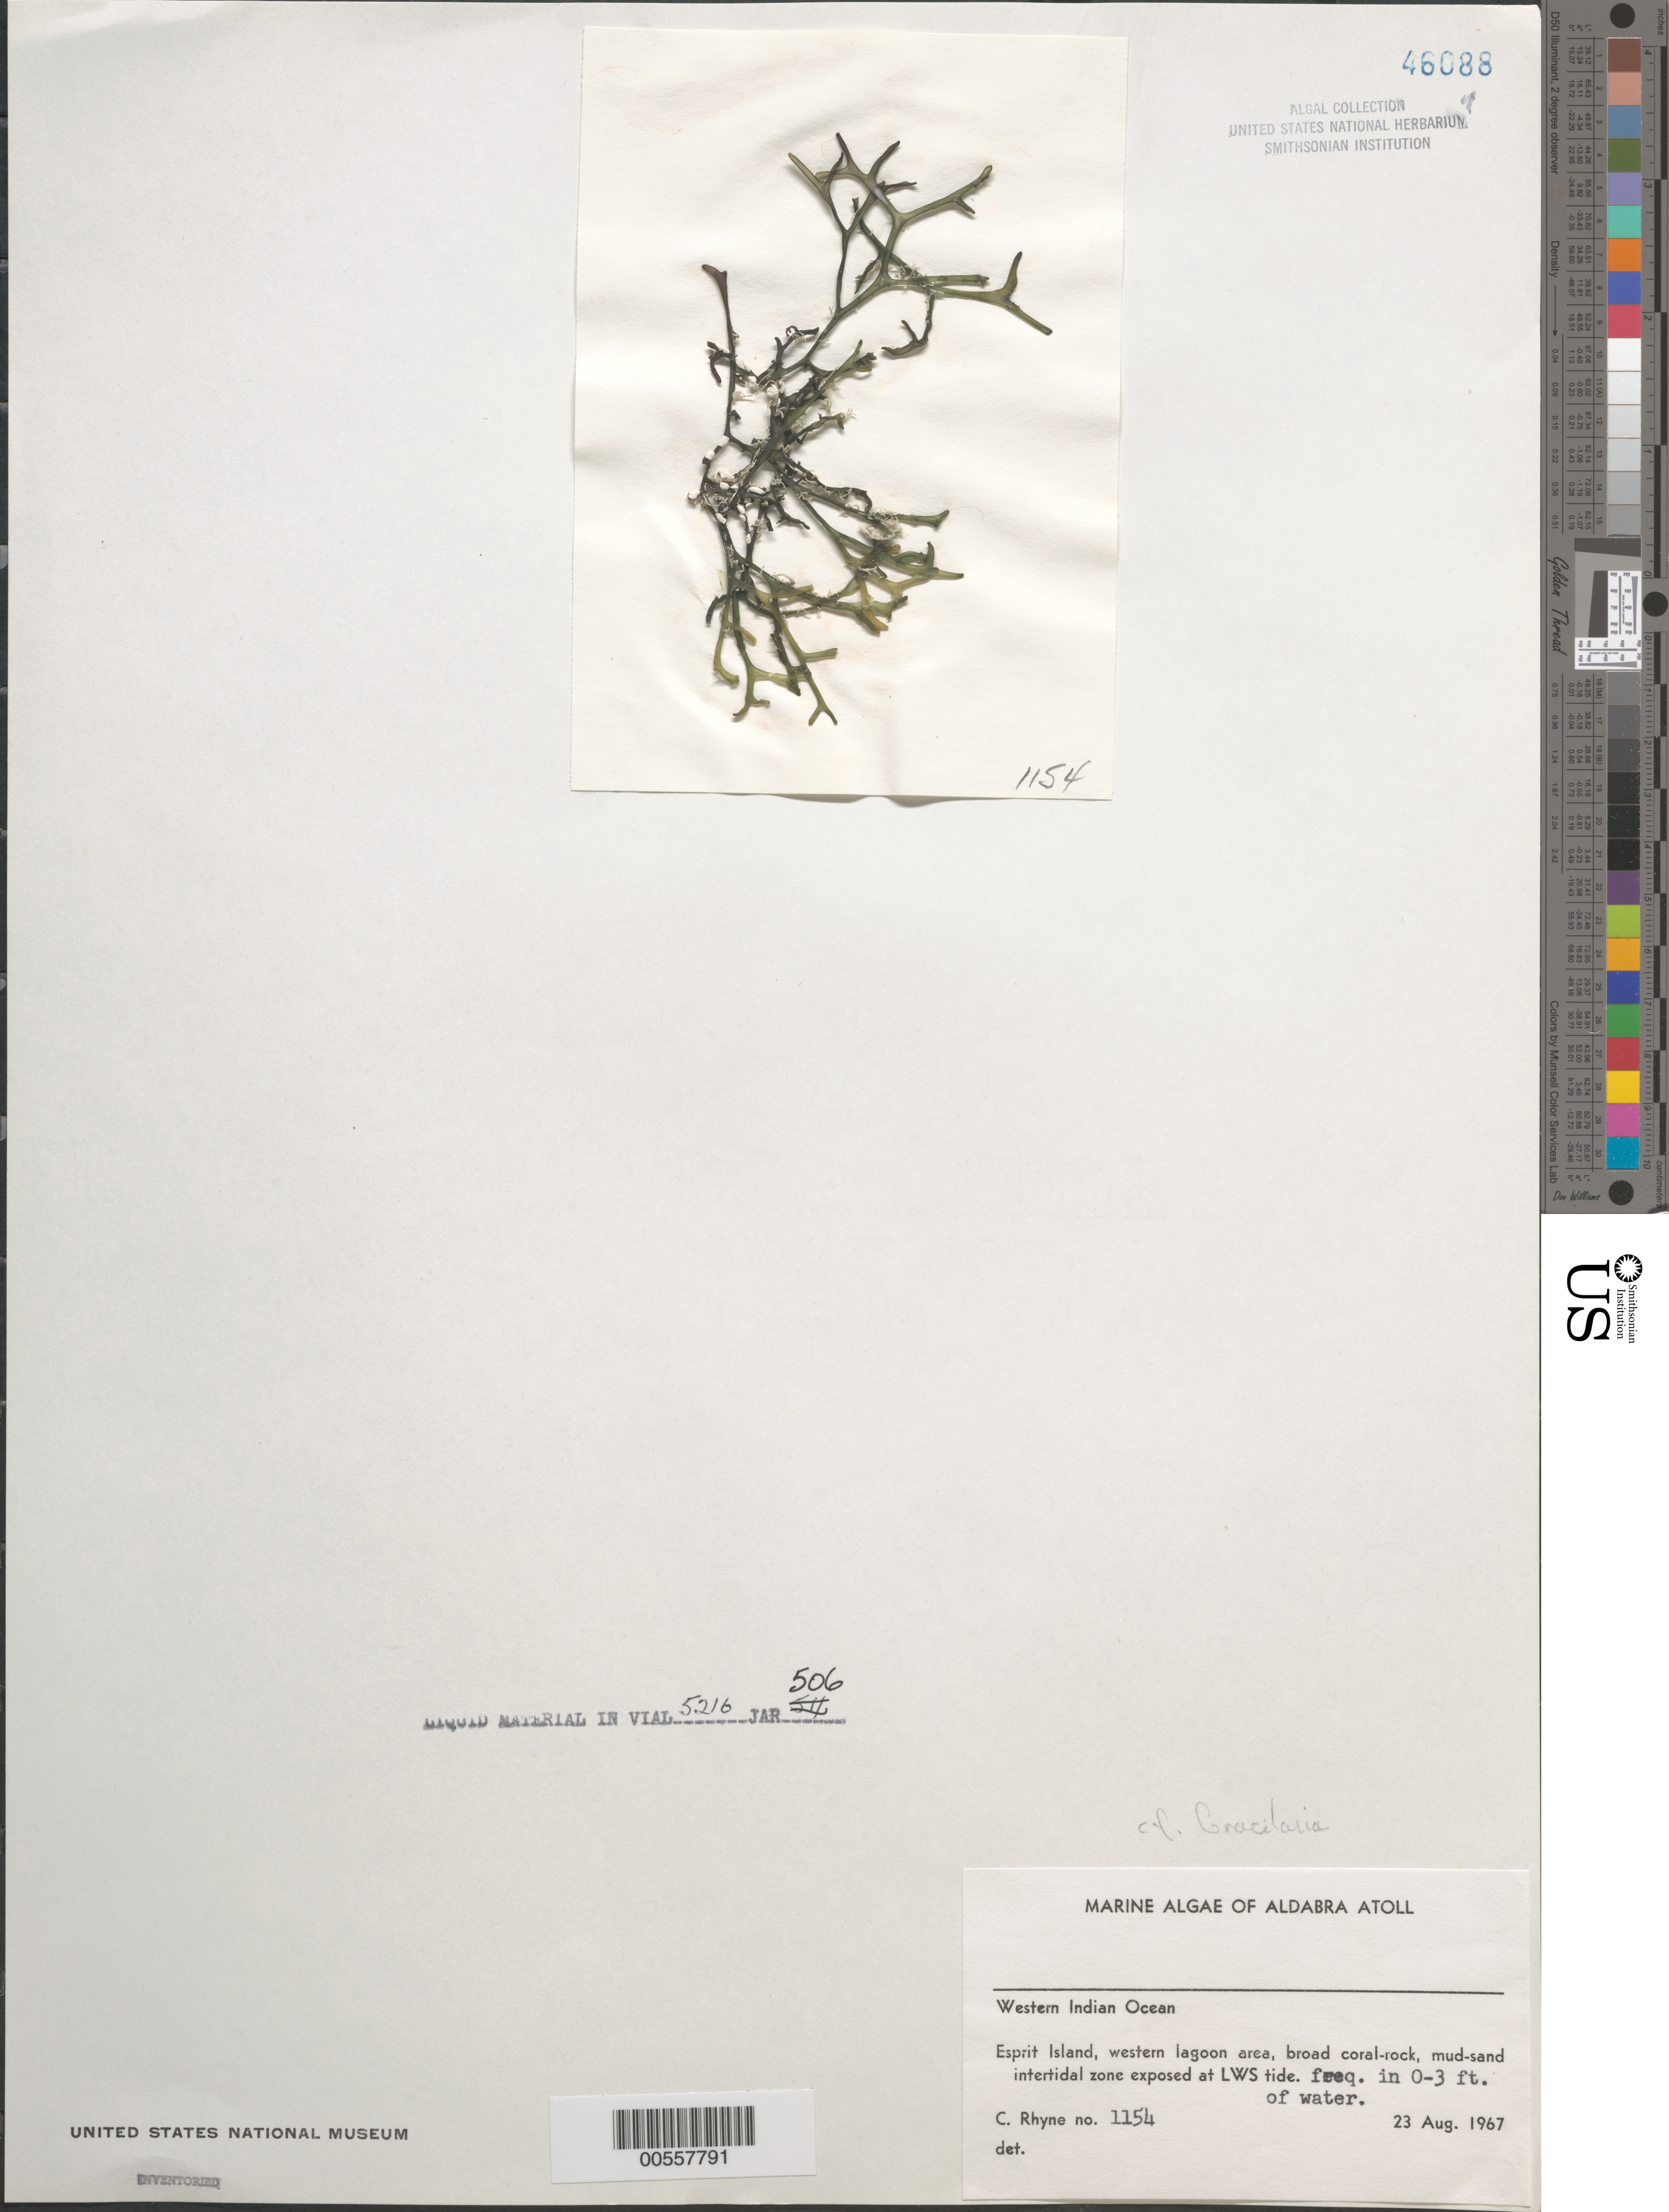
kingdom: Plantae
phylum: Rhodophyta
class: Florideophyceae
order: Gracilariales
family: Gracilariaceae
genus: Gracilaria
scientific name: Gracilaria sp.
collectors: C. Rhyne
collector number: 1154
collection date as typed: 23 Aug 1967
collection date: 1967-08-23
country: Seychelles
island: Aldabra Atoll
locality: Ile Esprit, Western lagoon area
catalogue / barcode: US 46088